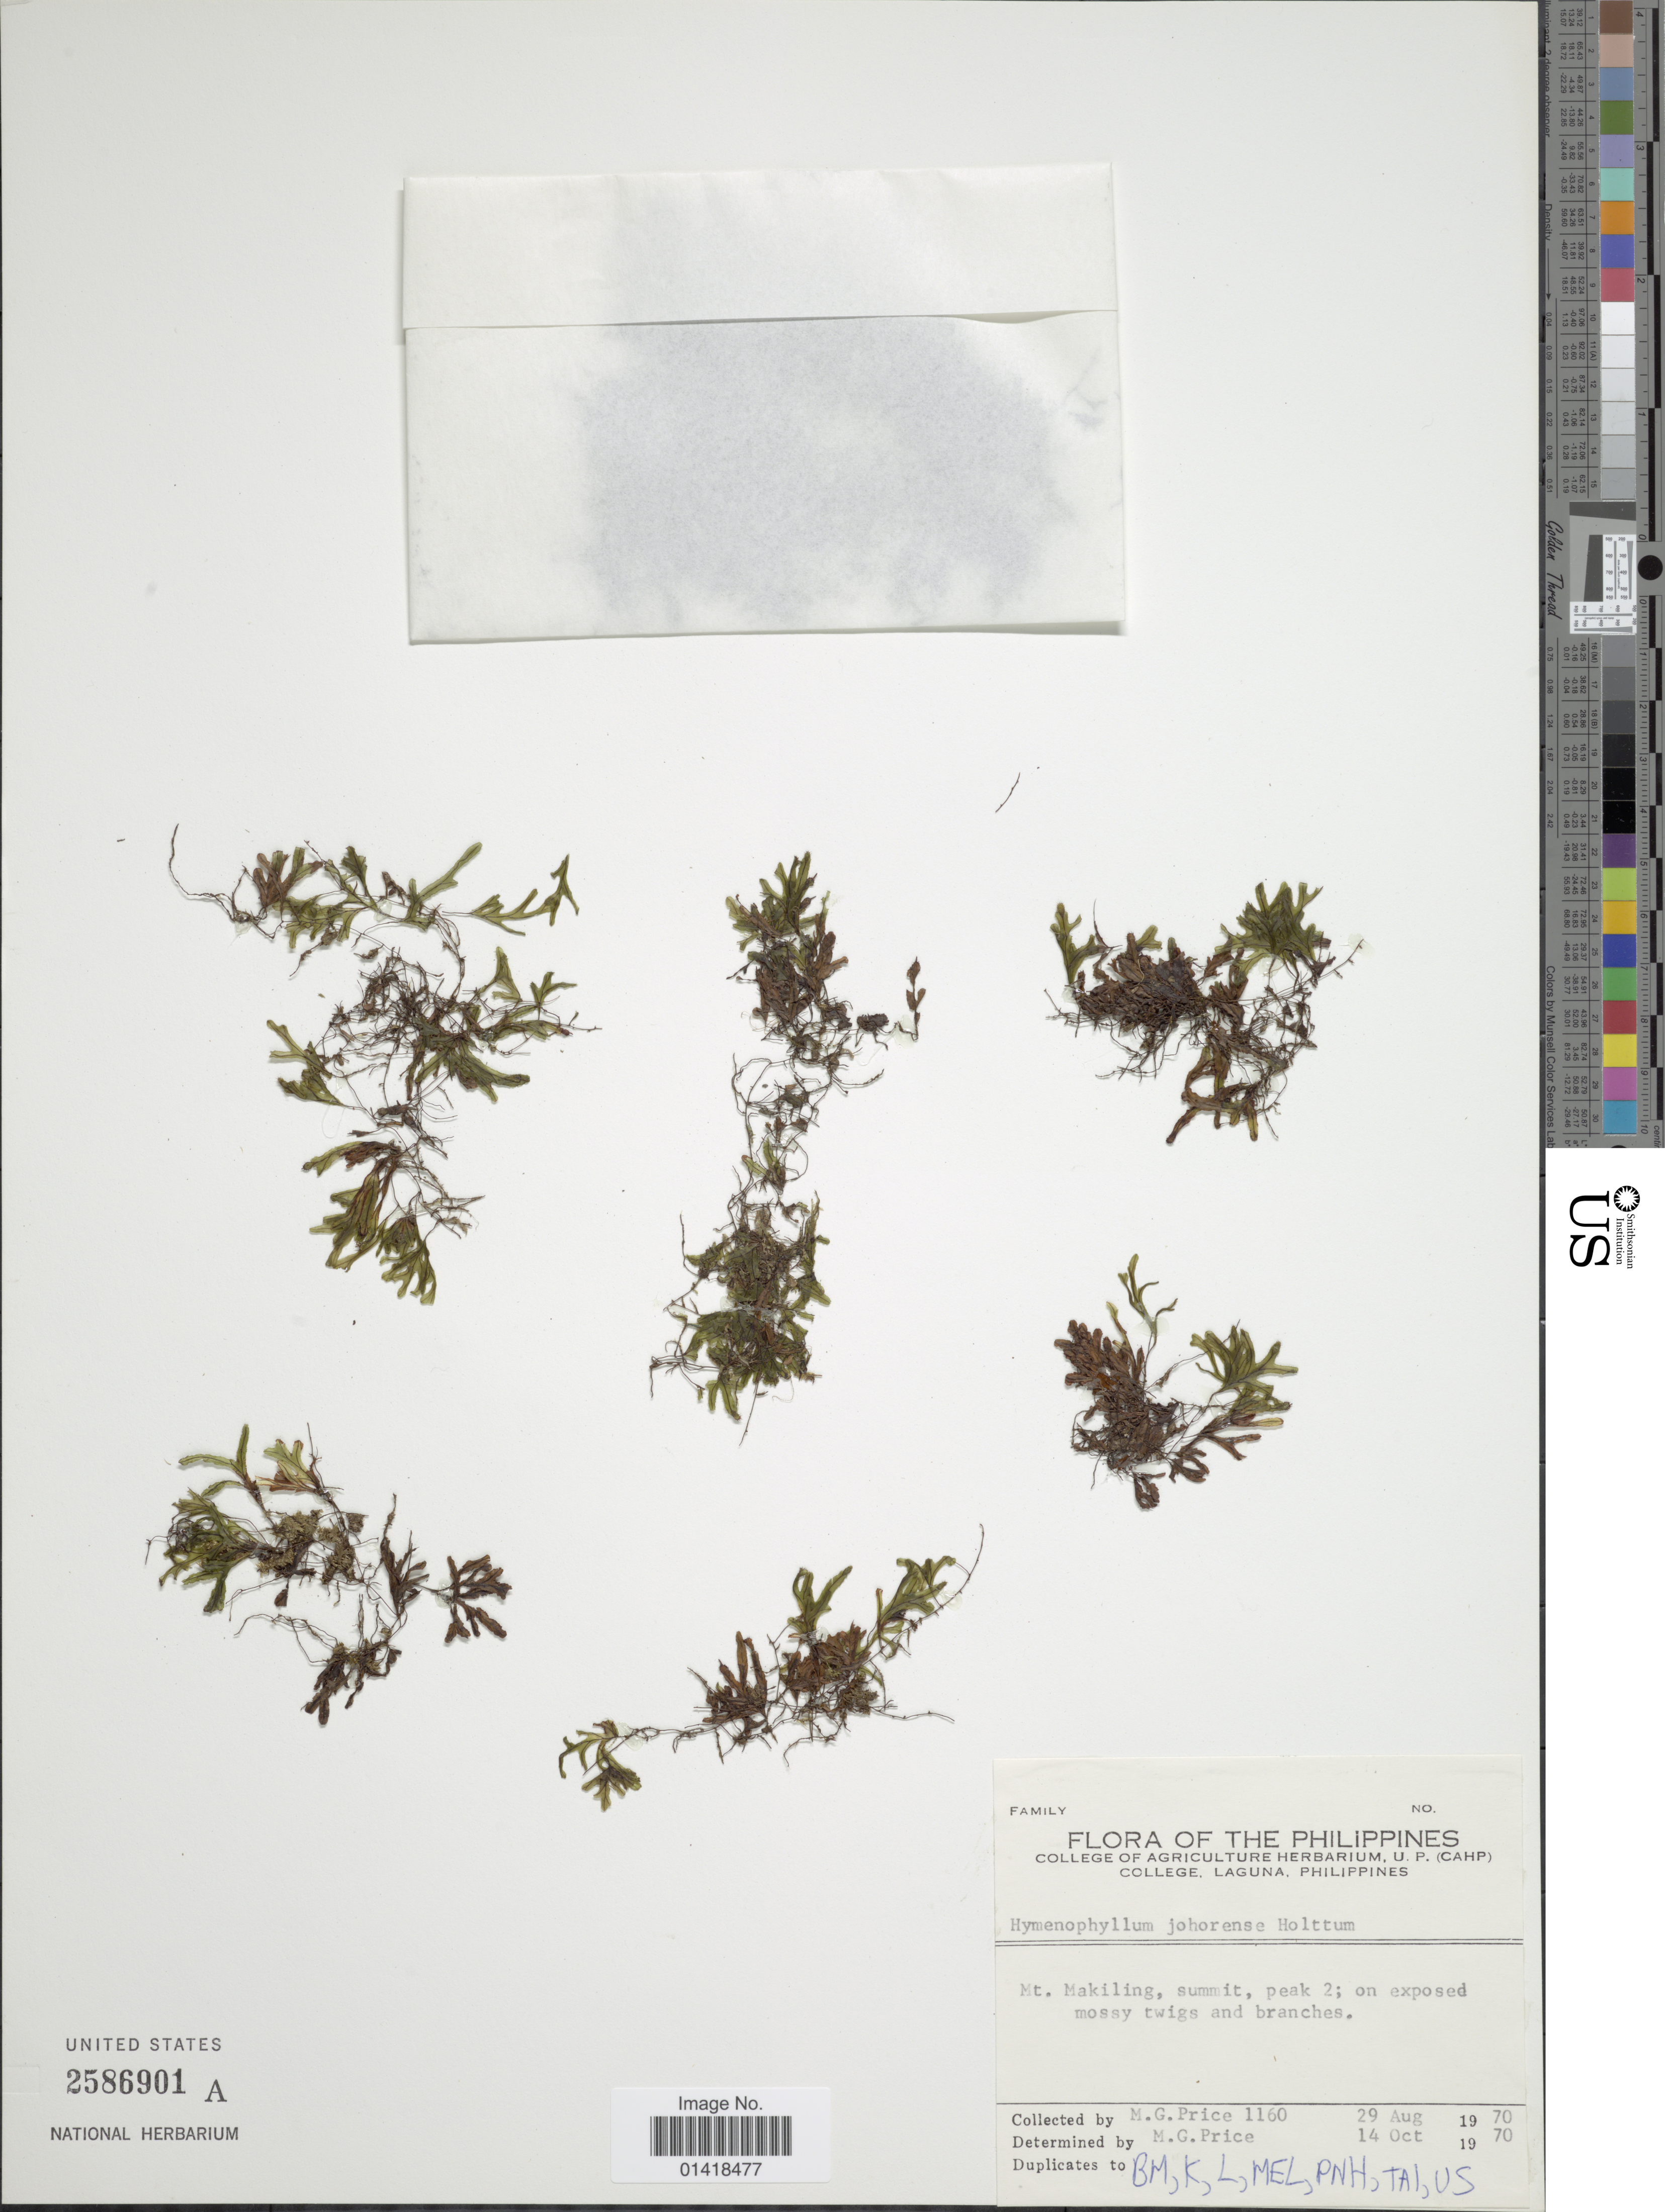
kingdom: Plantae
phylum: Tracheophyta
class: Polypodiopsida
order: Hymenophyllales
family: Hymenophyllaceae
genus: Hymenophyllum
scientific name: Hymenophyllum johorense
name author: Holttum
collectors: M. G. Price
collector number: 1160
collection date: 1970-08-29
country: Philippines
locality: The Philippines. Mt. Makiling, summit, peak 2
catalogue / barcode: US 2586901A